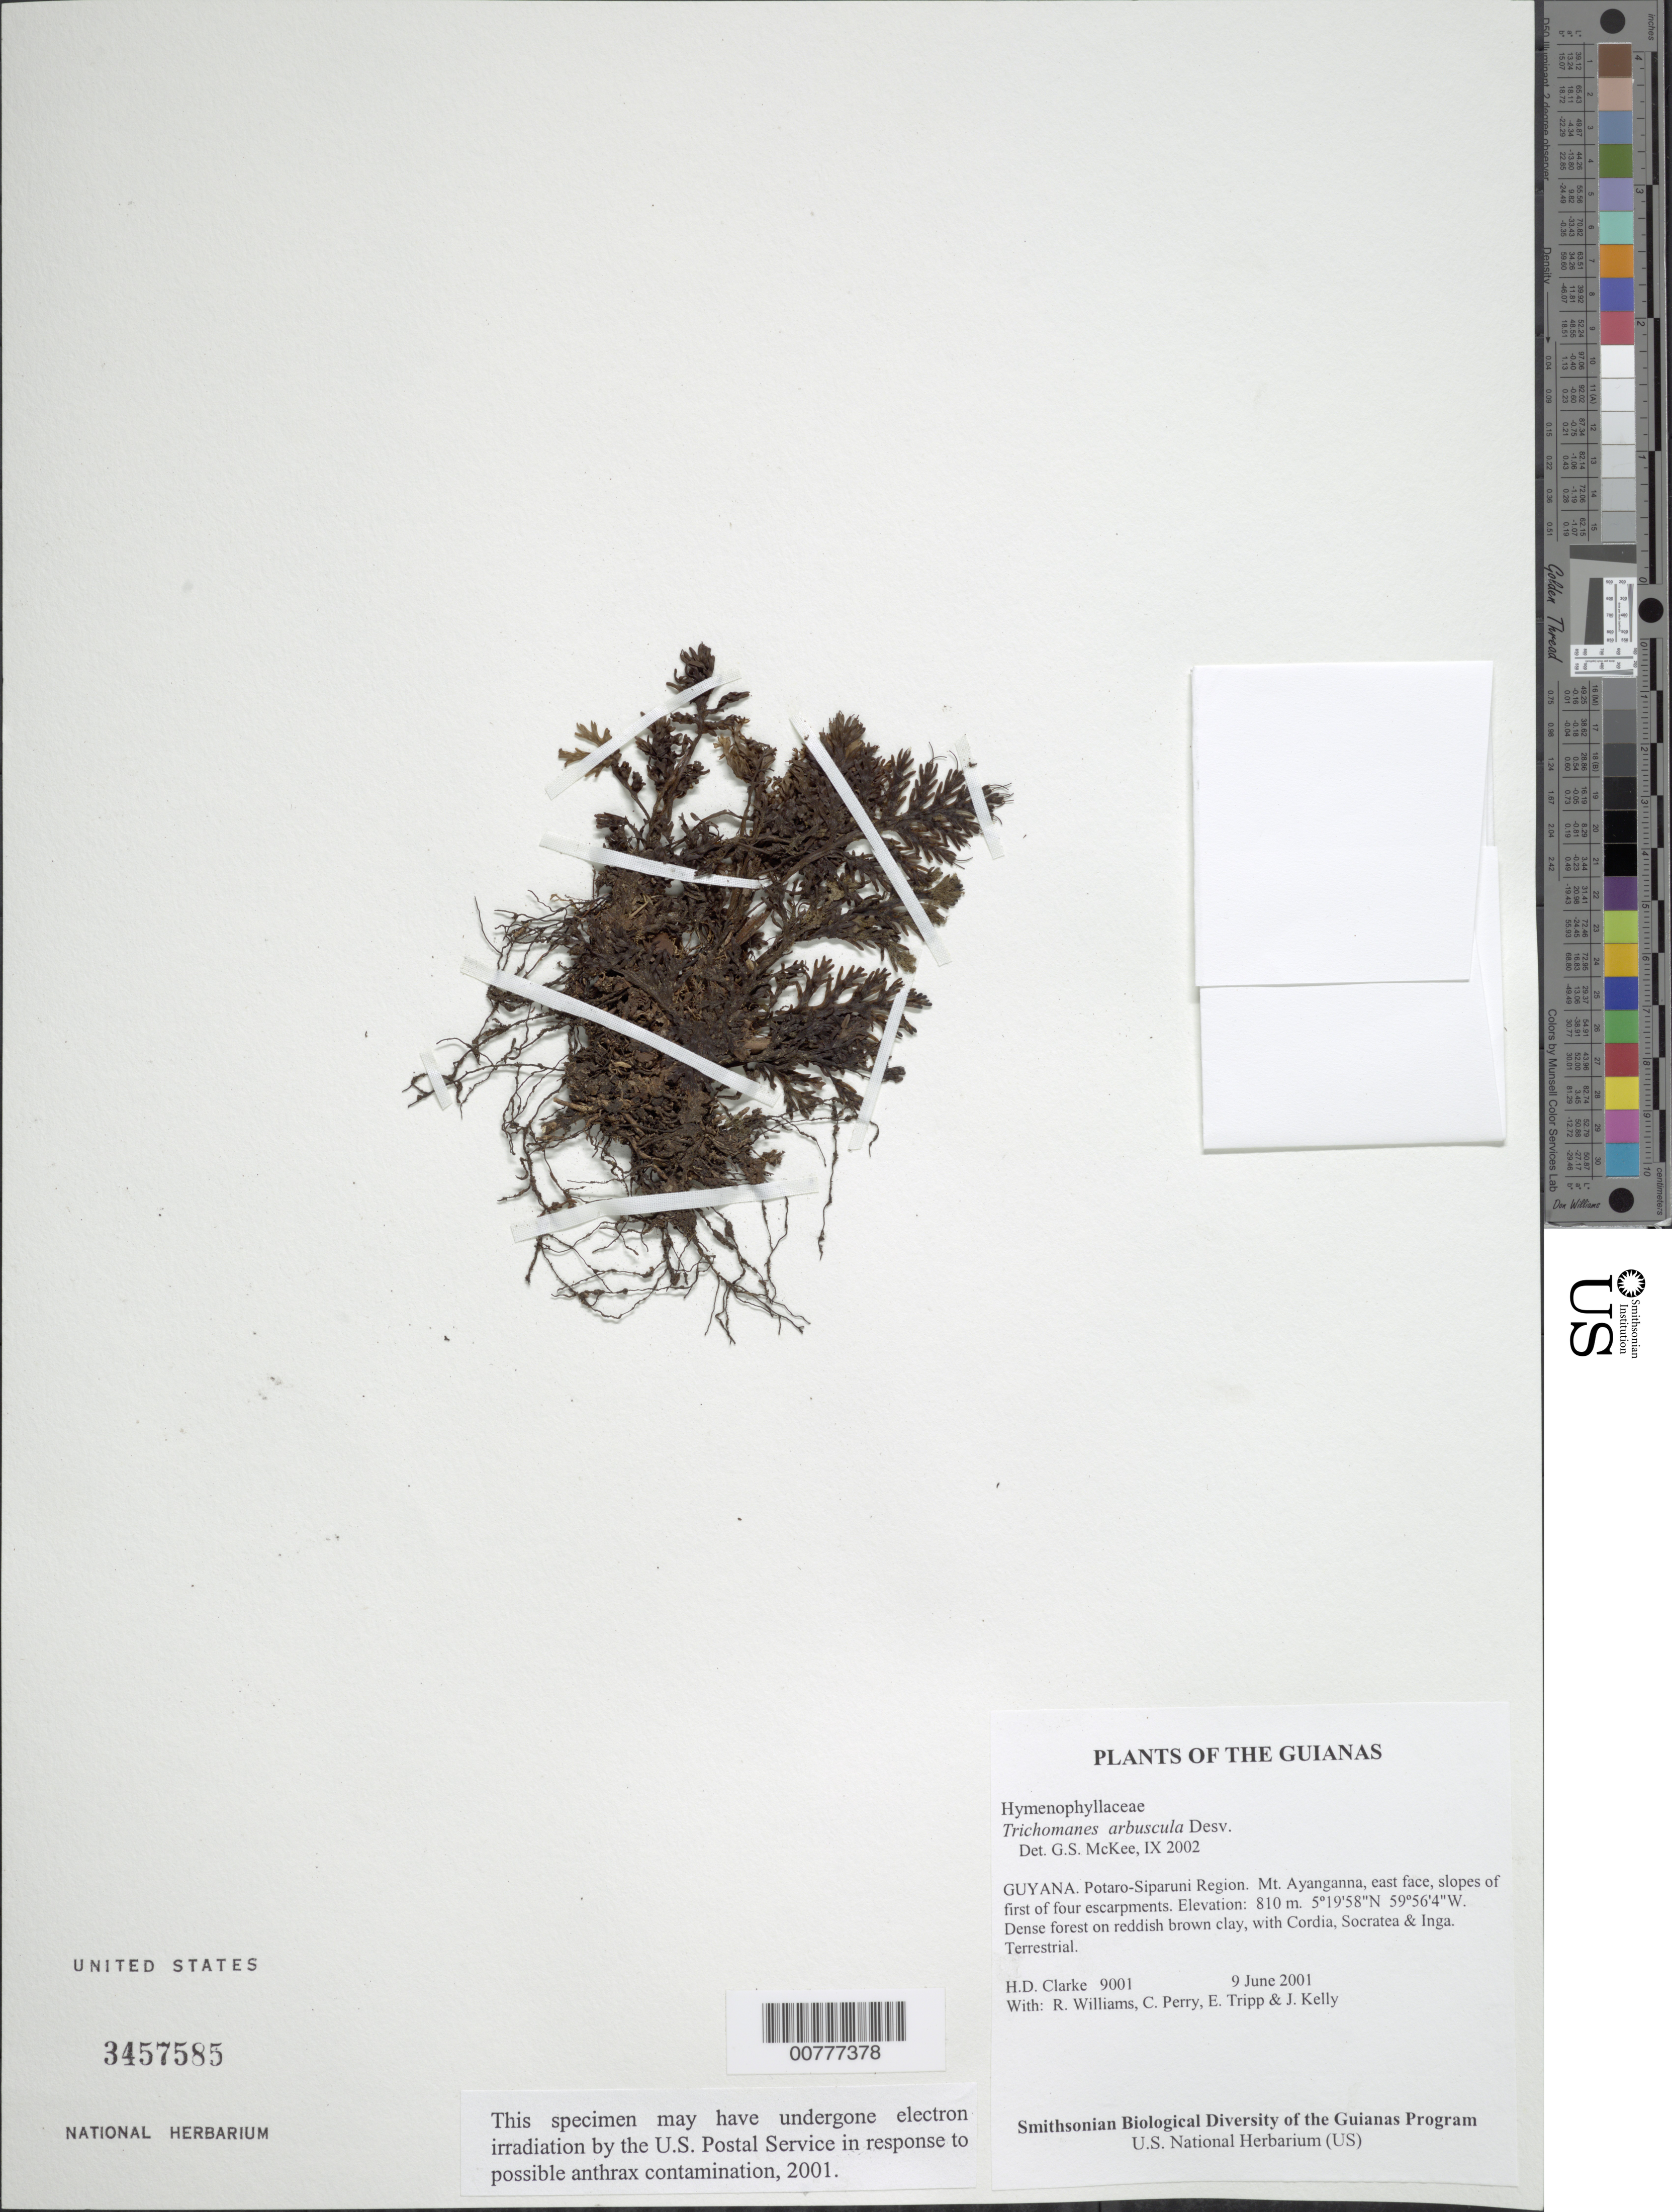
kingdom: Plantae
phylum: Tracheophyta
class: Polypodiopsida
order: Hymenophyllales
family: Hymenophyllaceae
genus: Trichomanes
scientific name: Trichomanes arbuscula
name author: Desv.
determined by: McKee, G. S., (US), NMNH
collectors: H. D. Clarke, R. Williams, C. Perry, E. Tripp & J. Kelly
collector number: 9001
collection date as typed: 9 June 2001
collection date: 2001-06-09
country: Guyana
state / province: Potaro-Siparuni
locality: Mt. Ayanganna, east face, slopes of first of four escarpments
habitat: Dense forest on reddish brown clay, with Cordia, Socratea & Inga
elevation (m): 810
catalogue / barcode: US 3457585